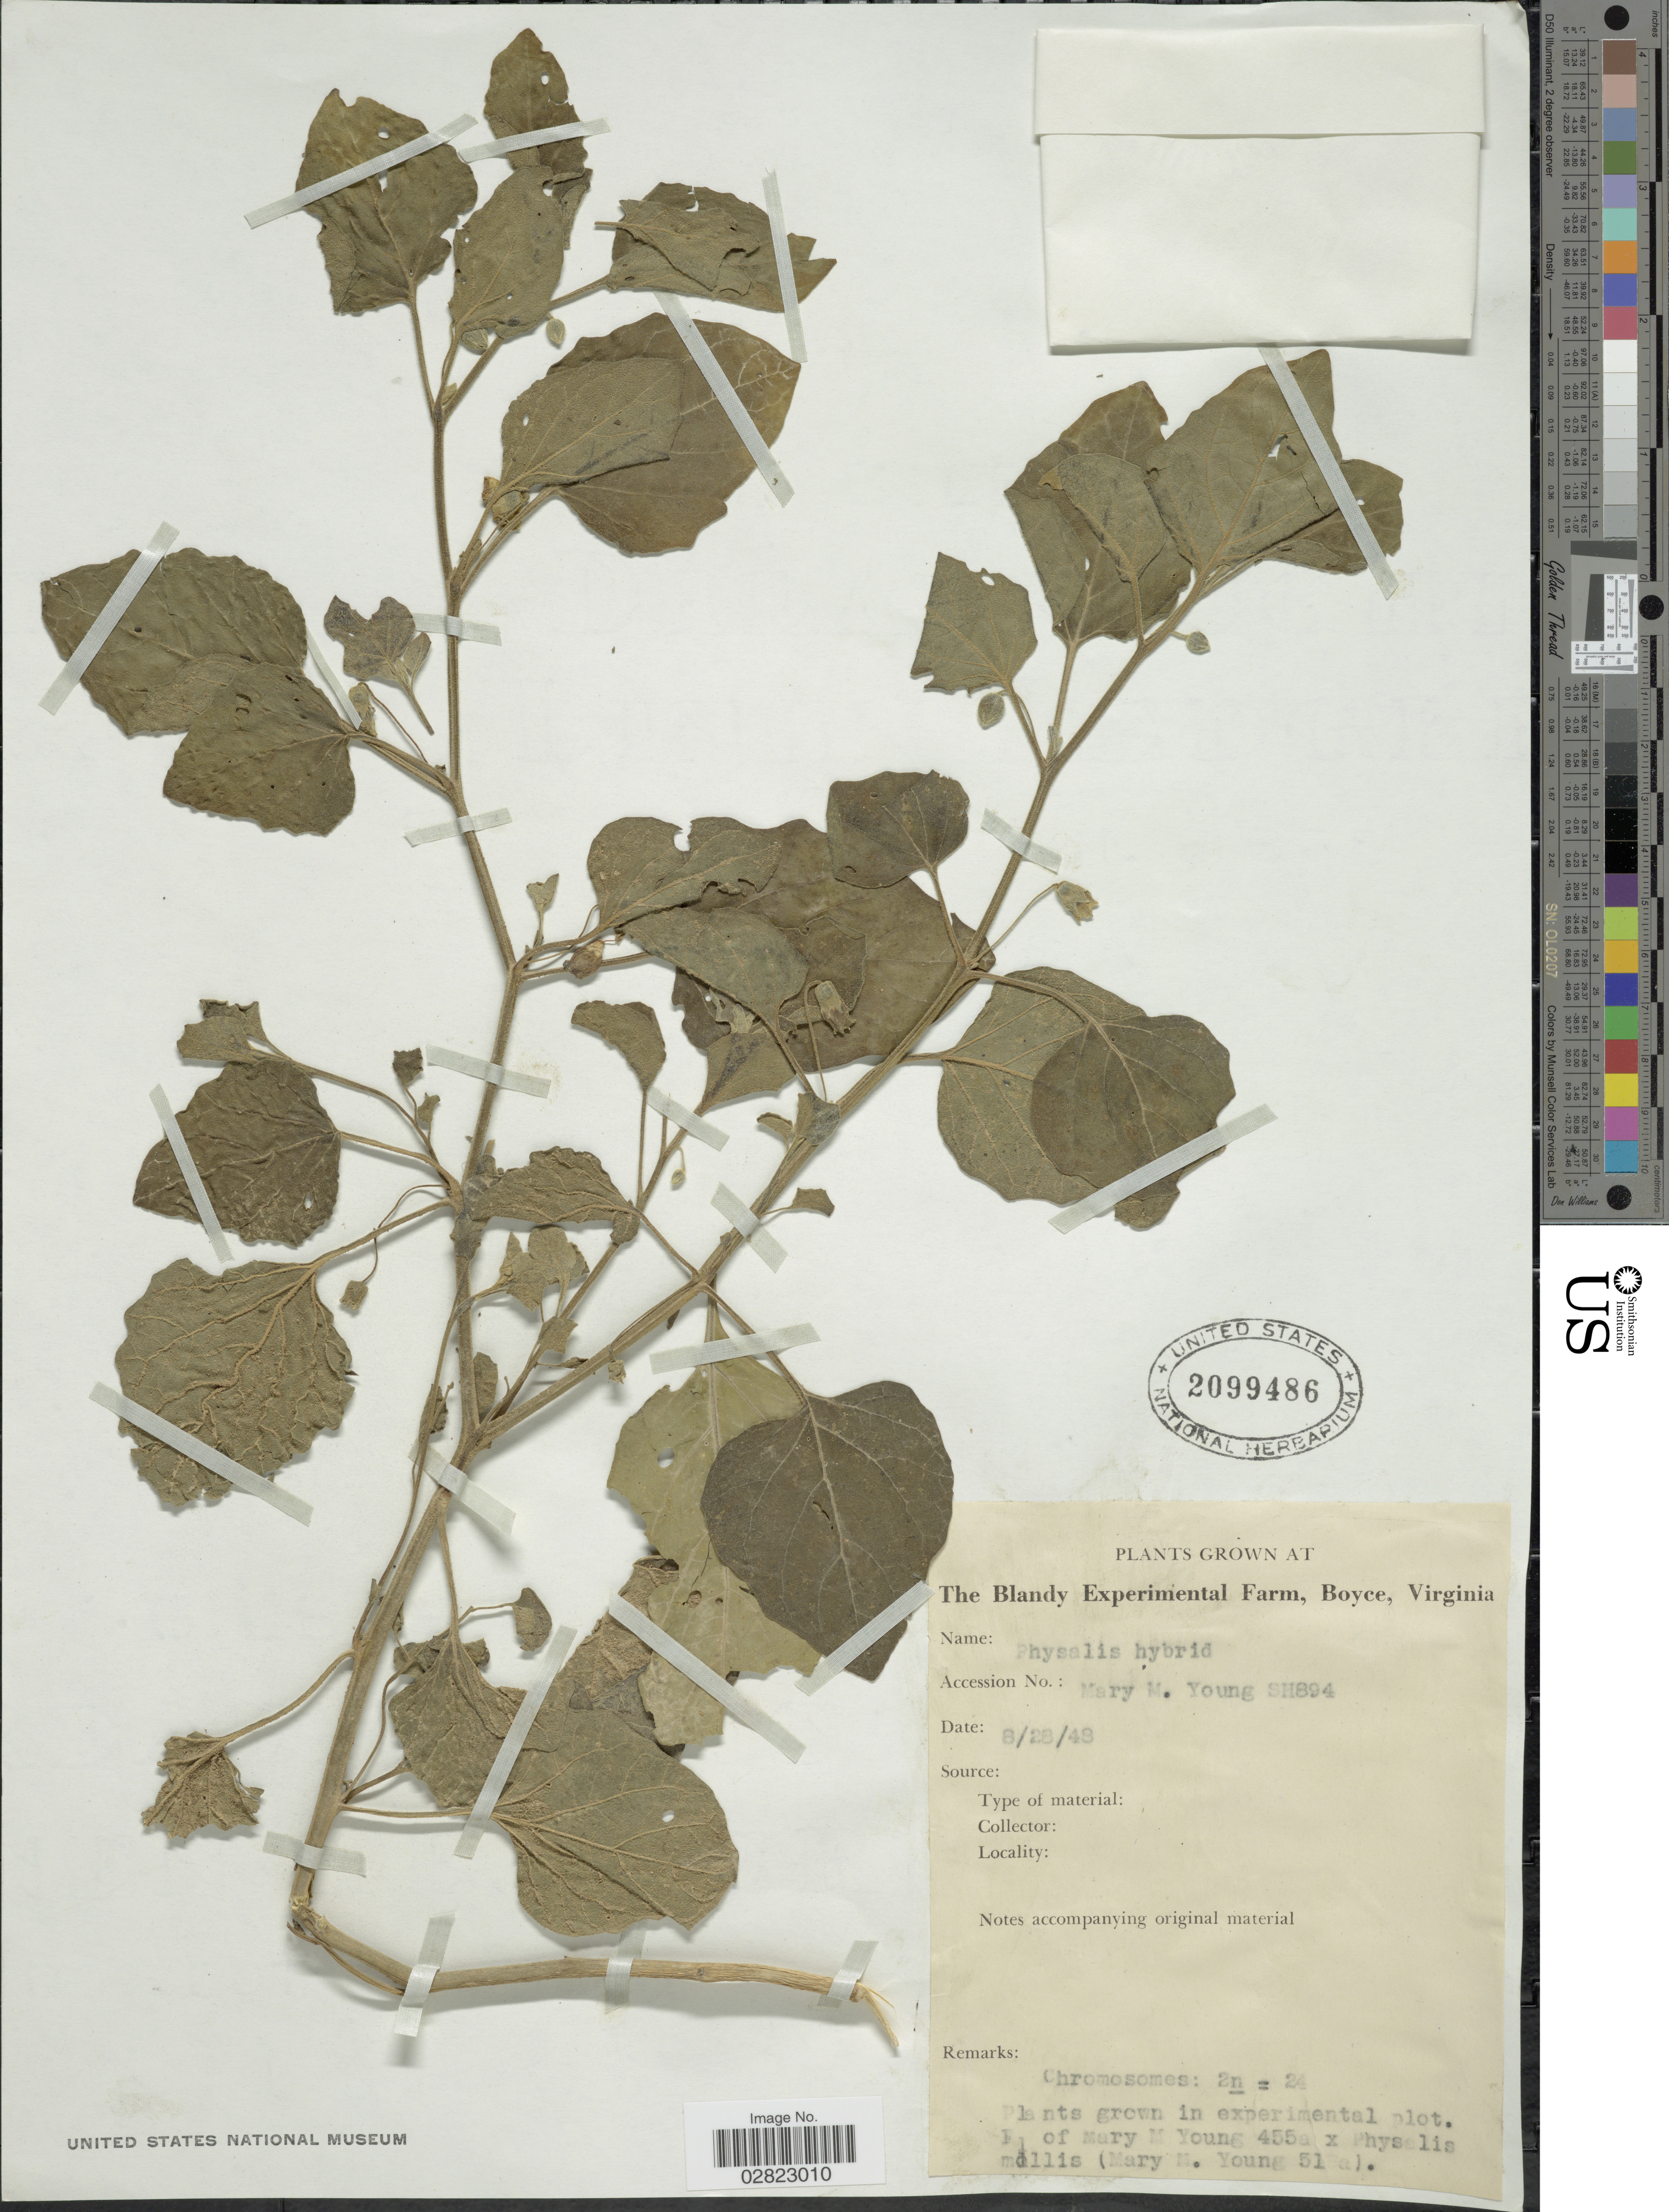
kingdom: Plantae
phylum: Tracheophyta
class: Magnoliopsida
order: Solanales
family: Solanaceae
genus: Physalis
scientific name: Physalis mollis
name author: Nutt.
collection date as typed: Transcribed d/m/y: 28/8/49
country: United States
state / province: Virginia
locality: The Blandy Experimental Farm, Boyce.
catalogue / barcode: US 2099486